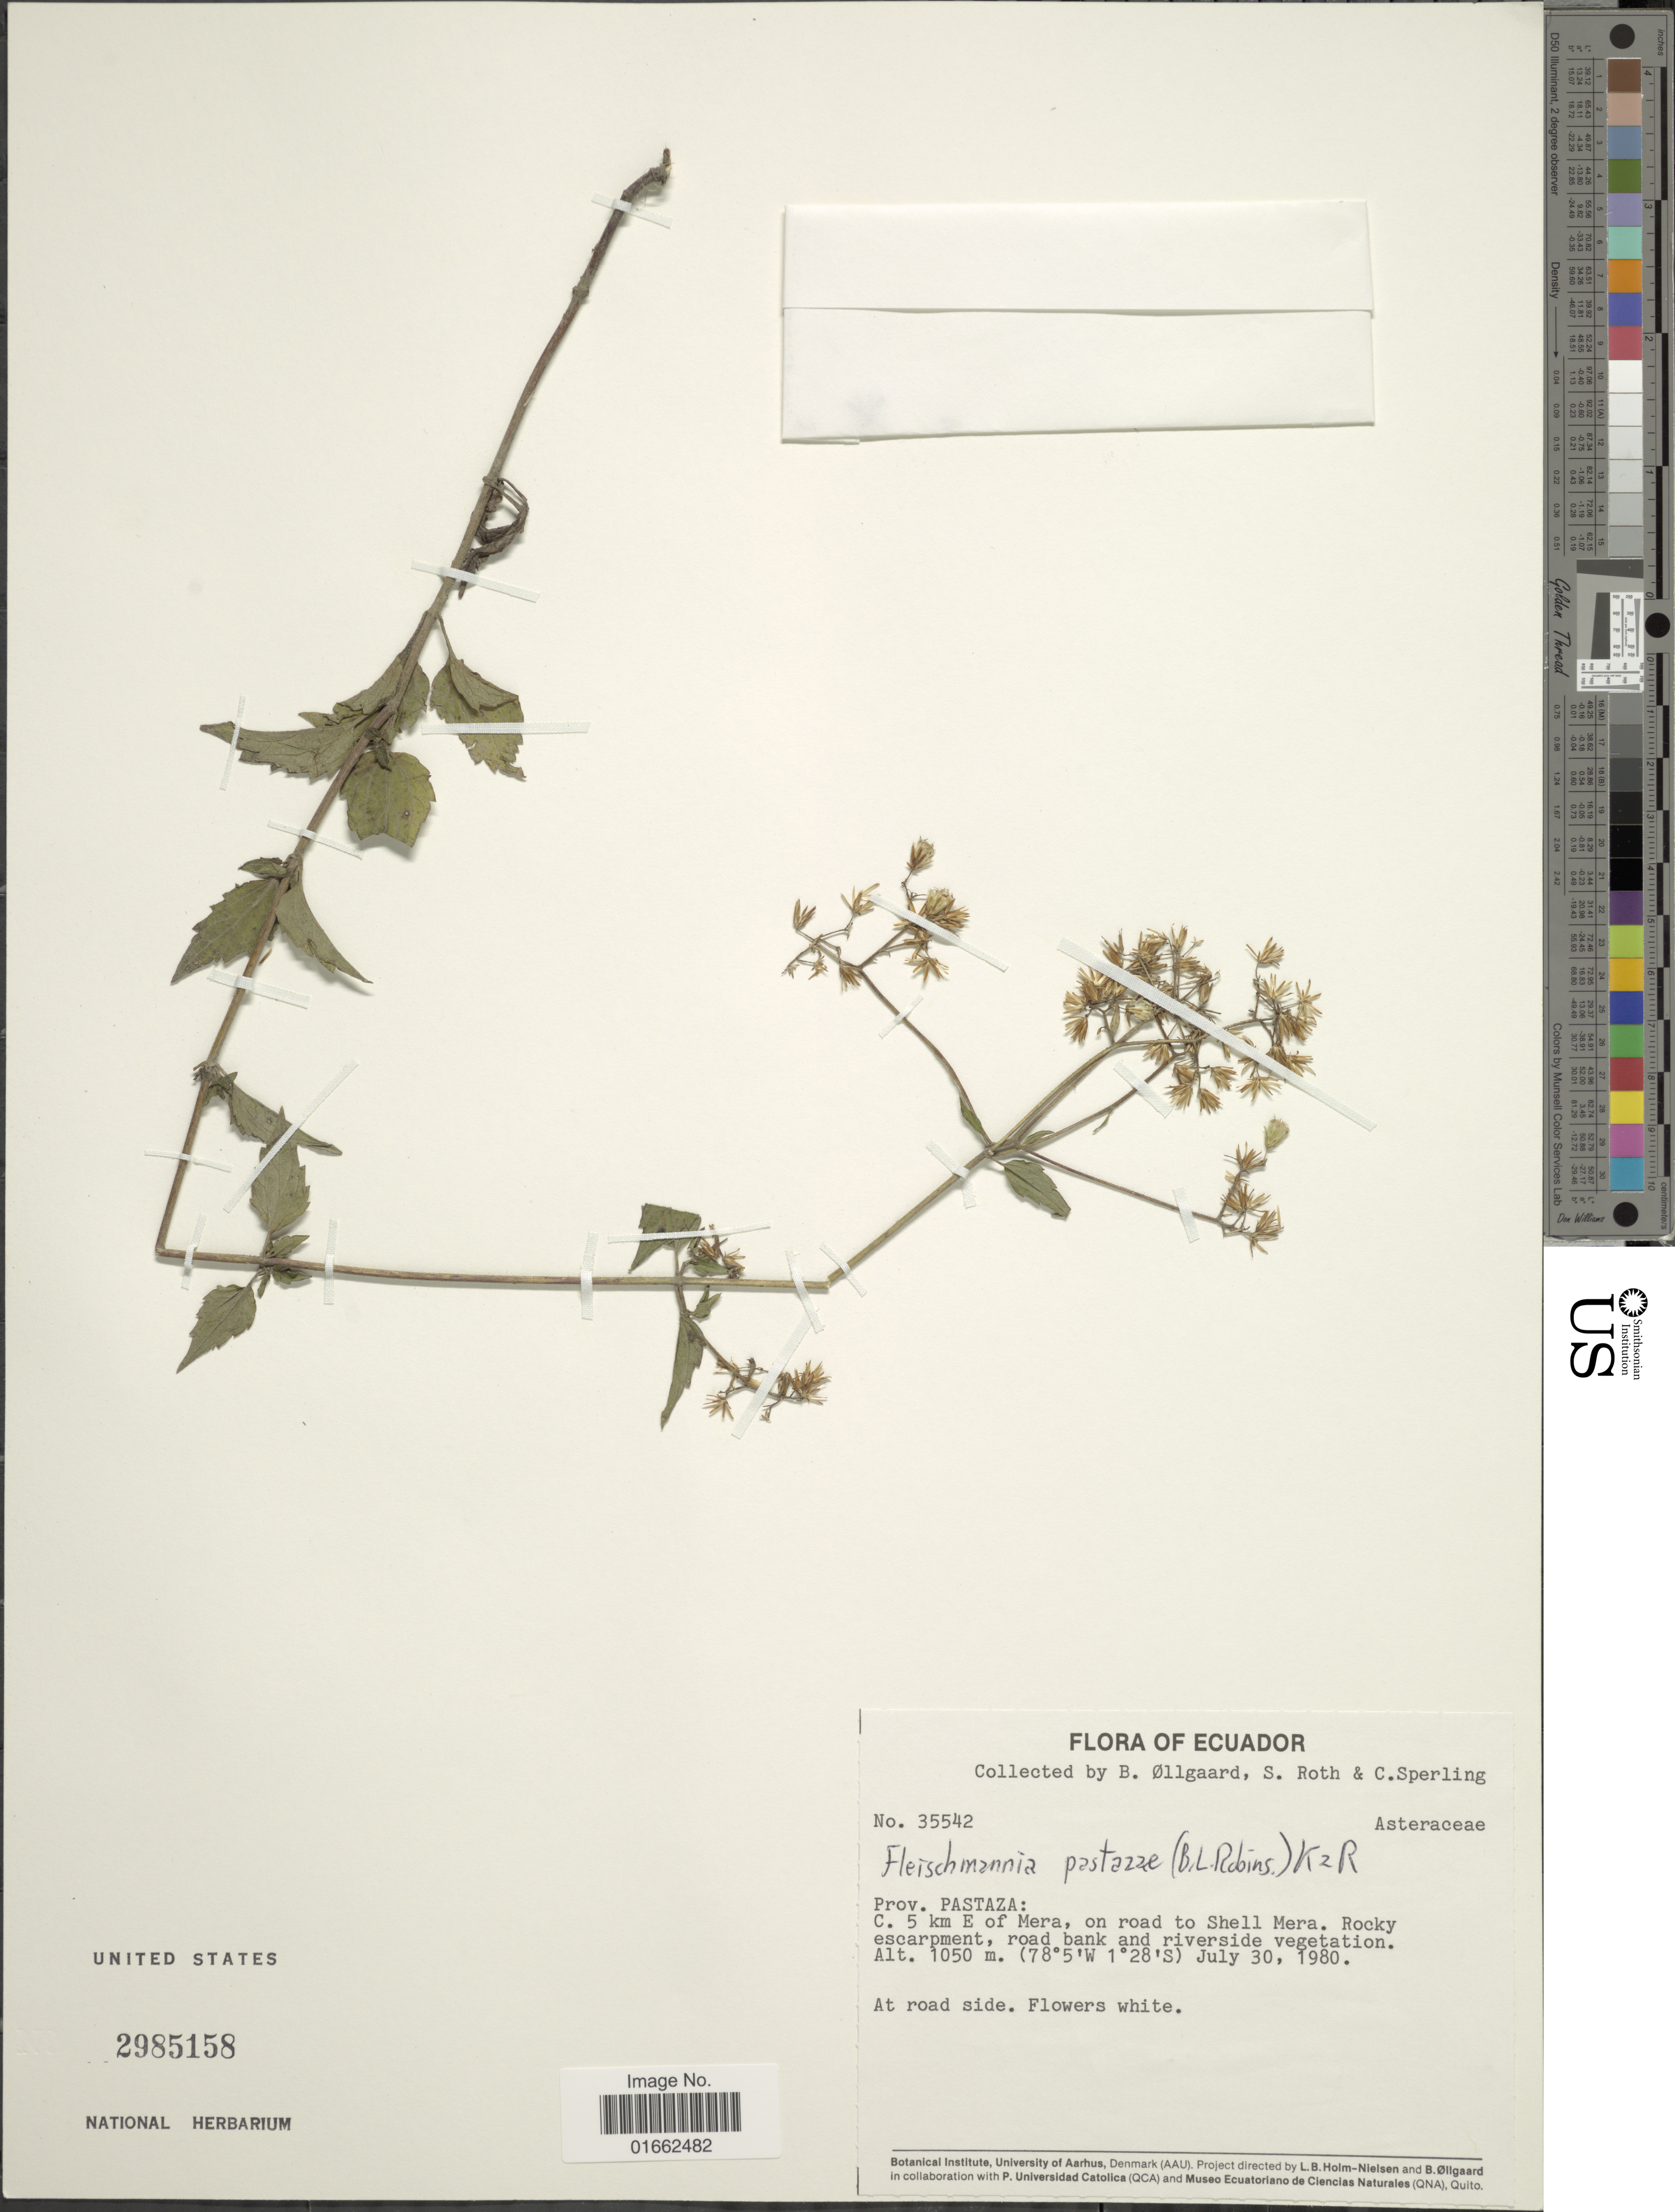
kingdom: Plantae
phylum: Tracheophyta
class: Magnoliopsida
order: Asterales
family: Asteraceae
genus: Fleischmannia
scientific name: Fleischmannia pastazae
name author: (B.L. Rob.) R.M. King & H. Rob.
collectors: B. Øllgaard, S. Roth & C. Sperling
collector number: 35542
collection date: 1980-07-30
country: Ecuador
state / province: Pastaza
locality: Prov. Pastaza: C. 5 km E of Mera, on road to Shell Mera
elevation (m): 1050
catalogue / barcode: US 2985158